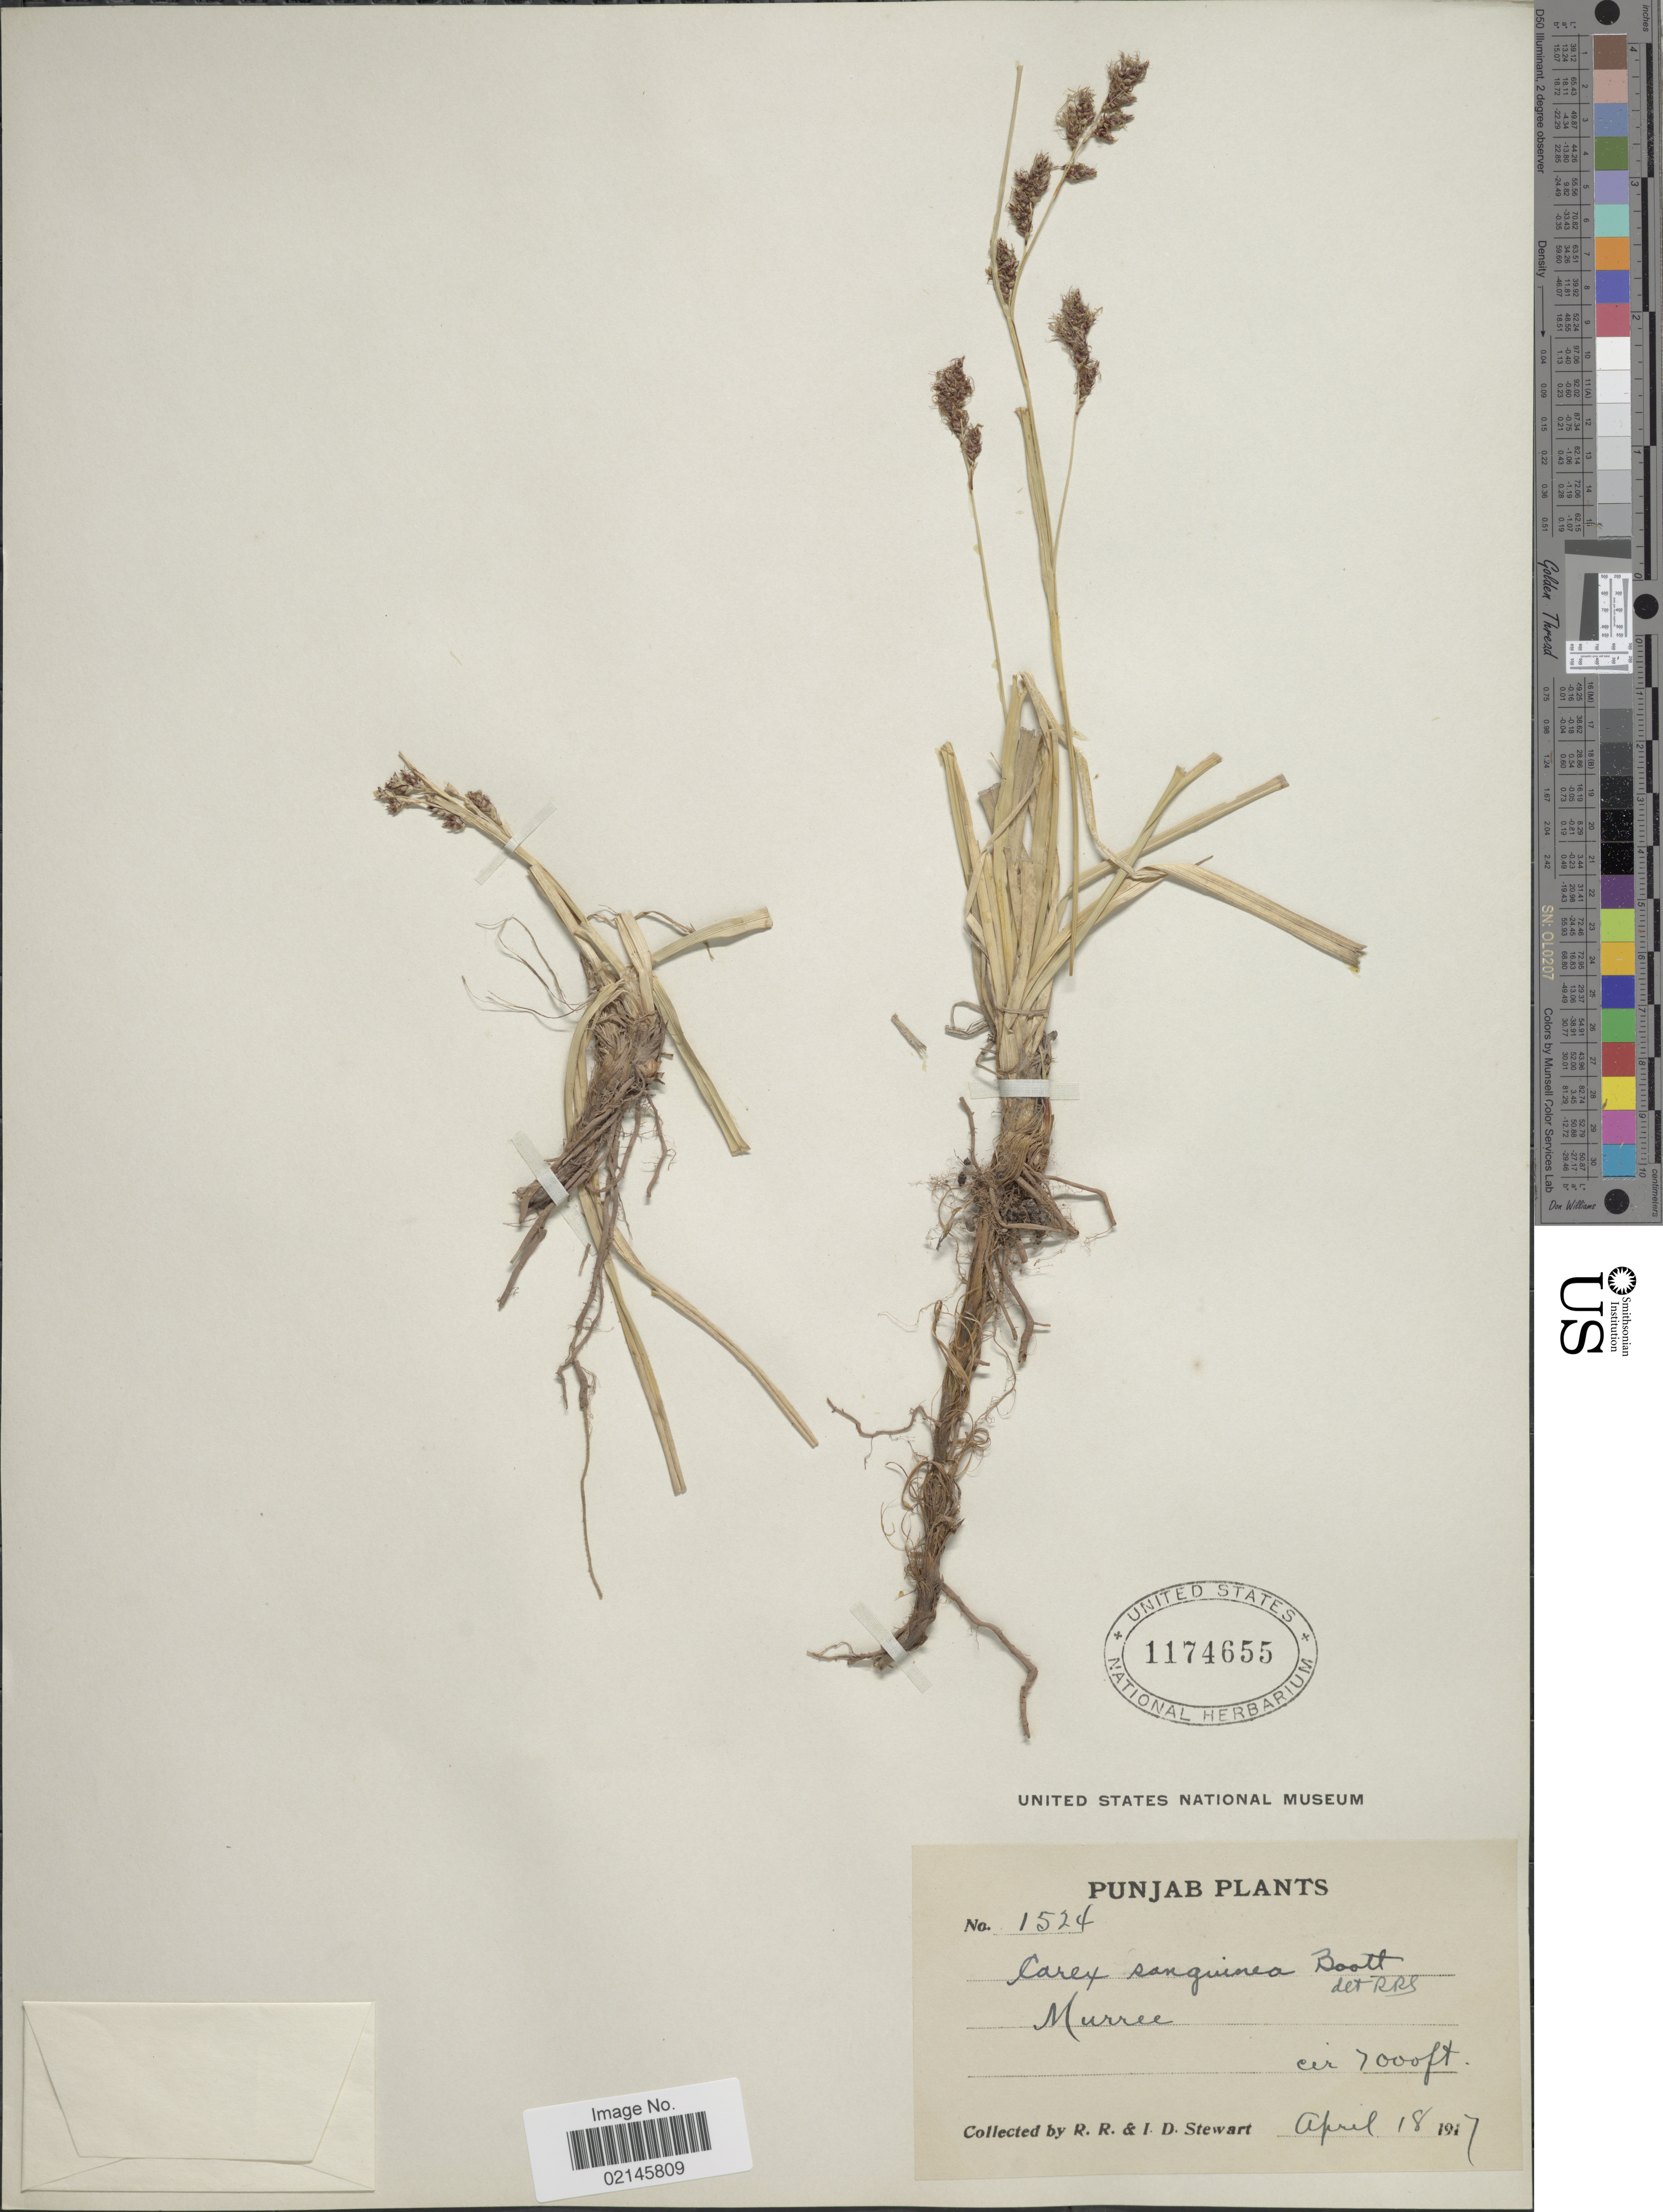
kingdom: Plantae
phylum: Tracheophyta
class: Liliopsida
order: Poales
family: Cyperaceae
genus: Carex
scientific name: Carex sanguinea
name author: Boott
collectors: R. R. Stewart & I. Stewart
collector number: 1524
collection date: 1917-04-18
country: Pakistan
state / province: Punjab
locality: Murree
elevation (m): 2134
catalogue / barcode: US 1174655